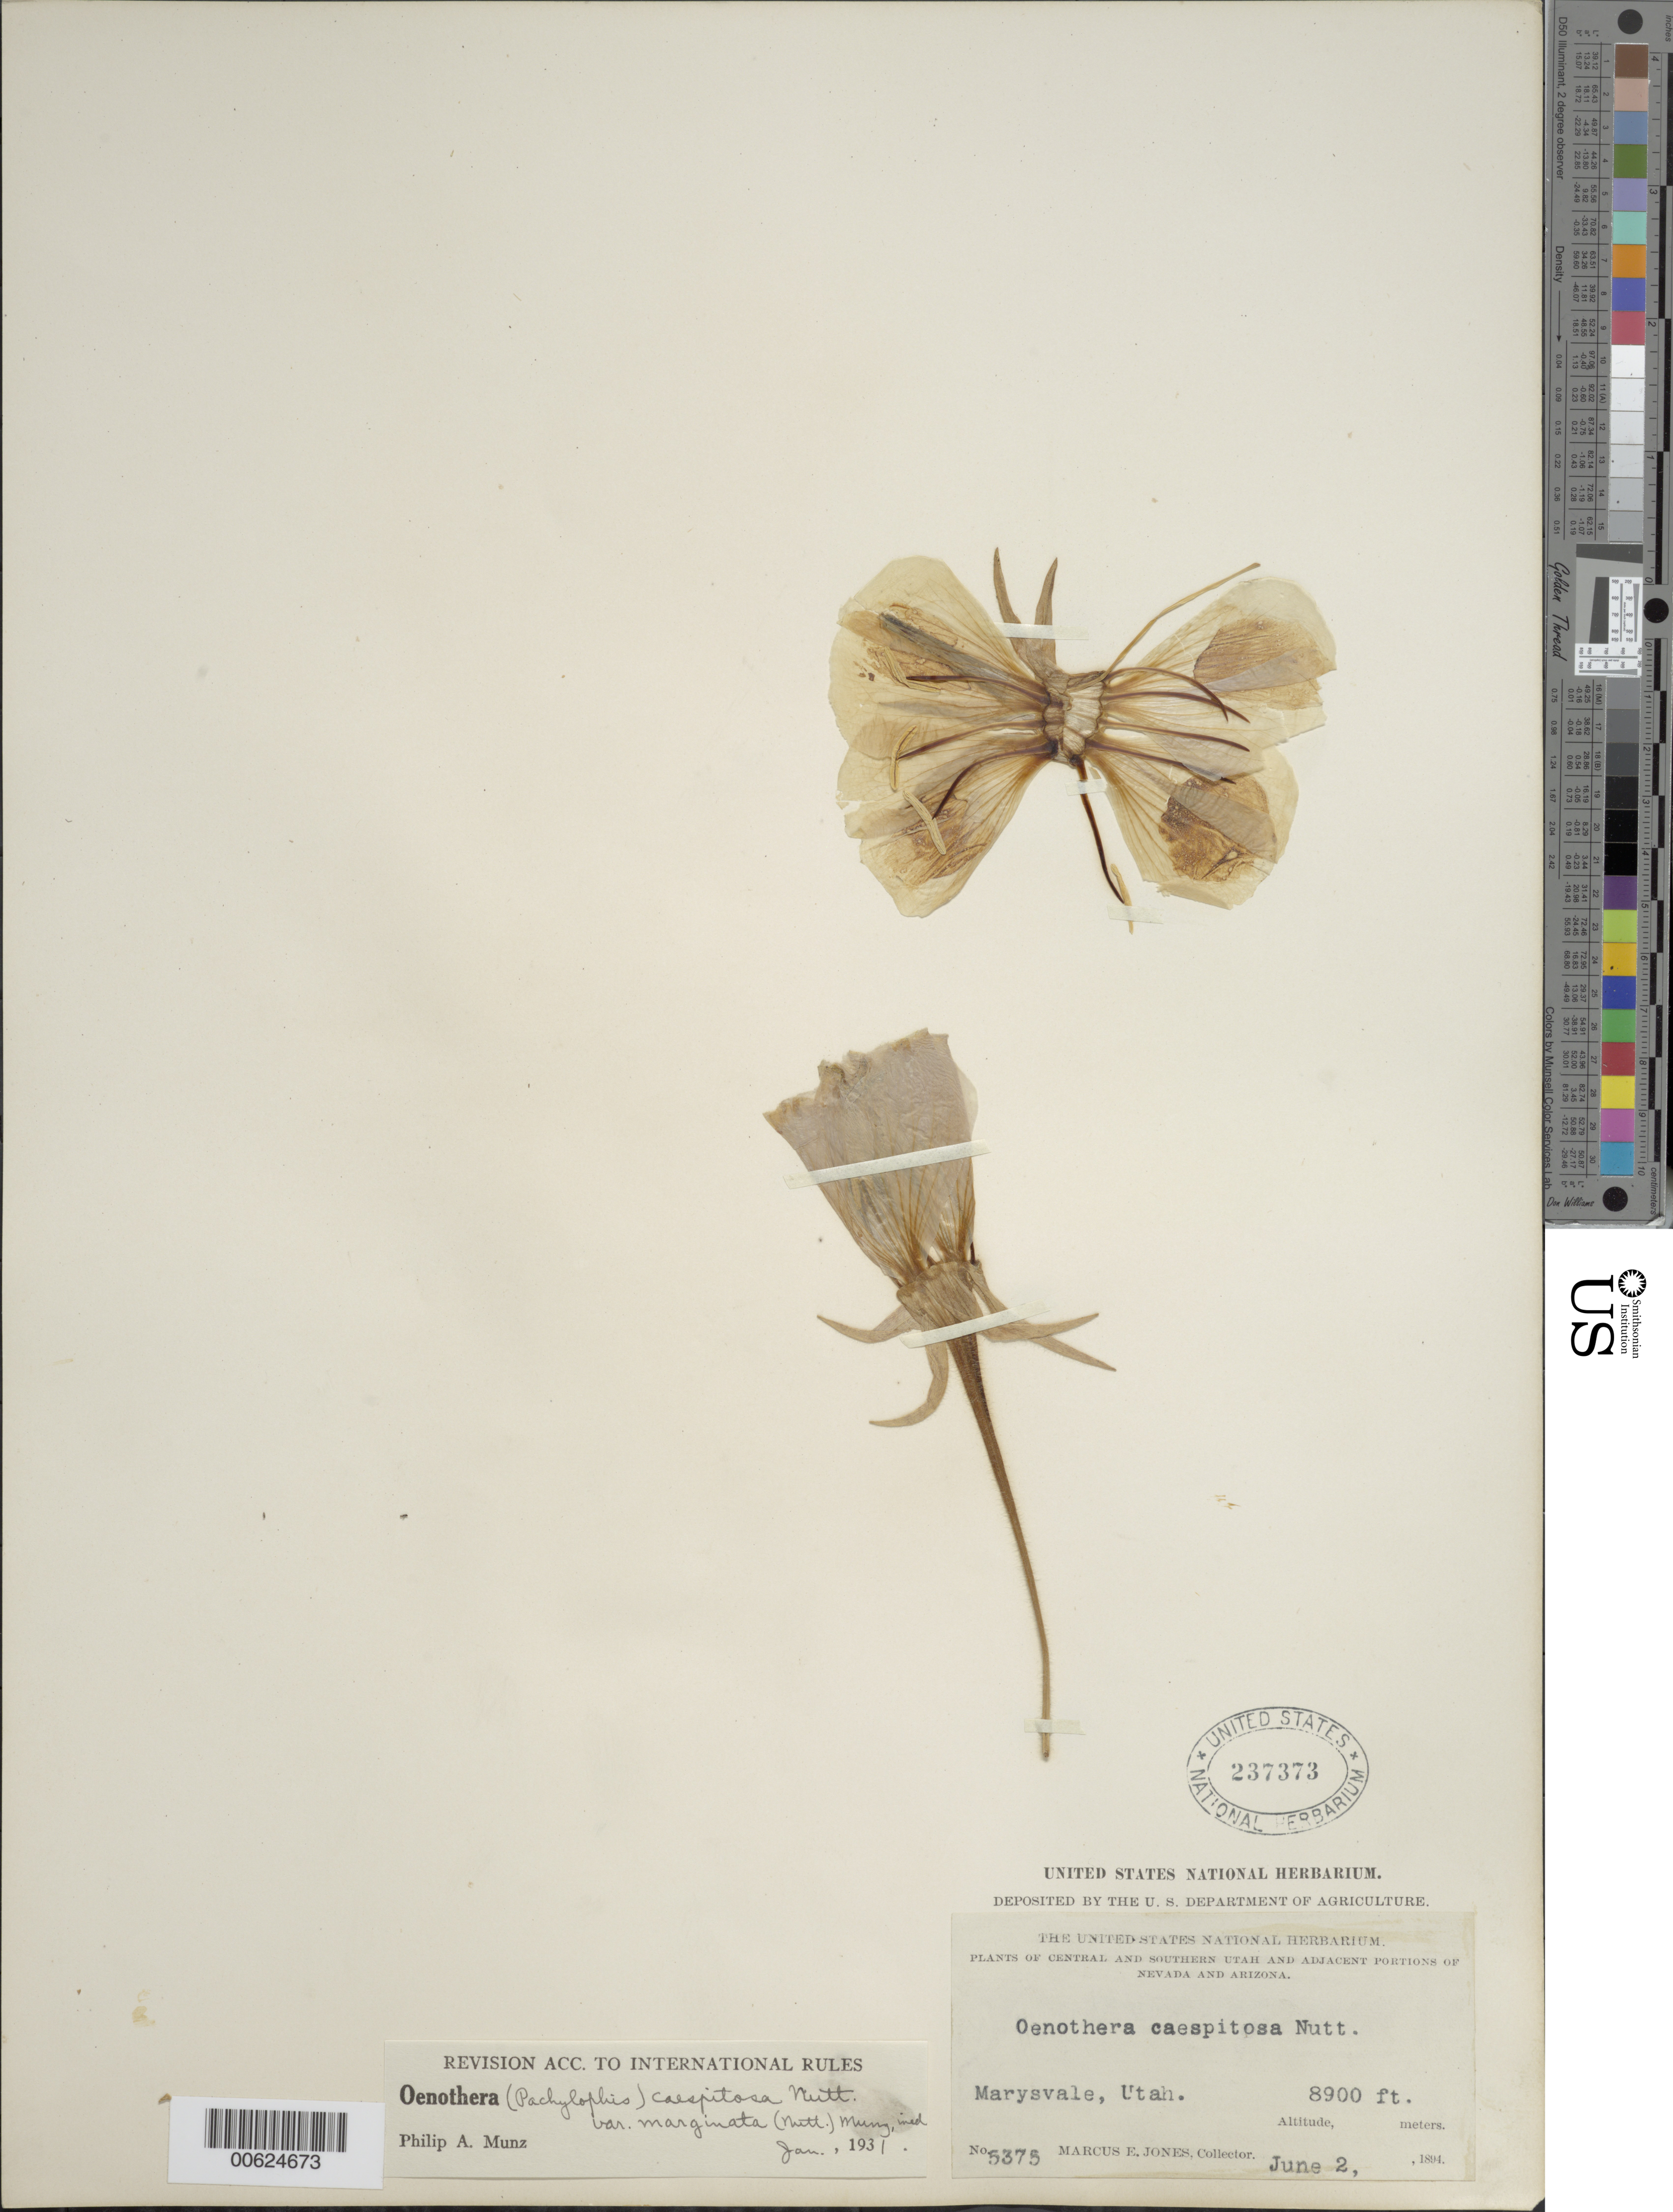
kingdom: Plantae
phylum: Tracheophyta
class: Magnoliopsida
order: Myrtales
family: Onagraceae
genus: Oenothera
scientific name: Oenothera cespitosa subsp. marginata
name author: (Nutt. ex Hook. & Arn.) Munz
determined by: Munz, Philip A.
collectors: M. E. Jones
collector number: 5375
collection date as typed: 02 Jun 1894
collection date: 1894-06-02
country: United States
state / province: Utah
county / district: Piute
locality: Marysvale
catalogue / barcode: US 237373